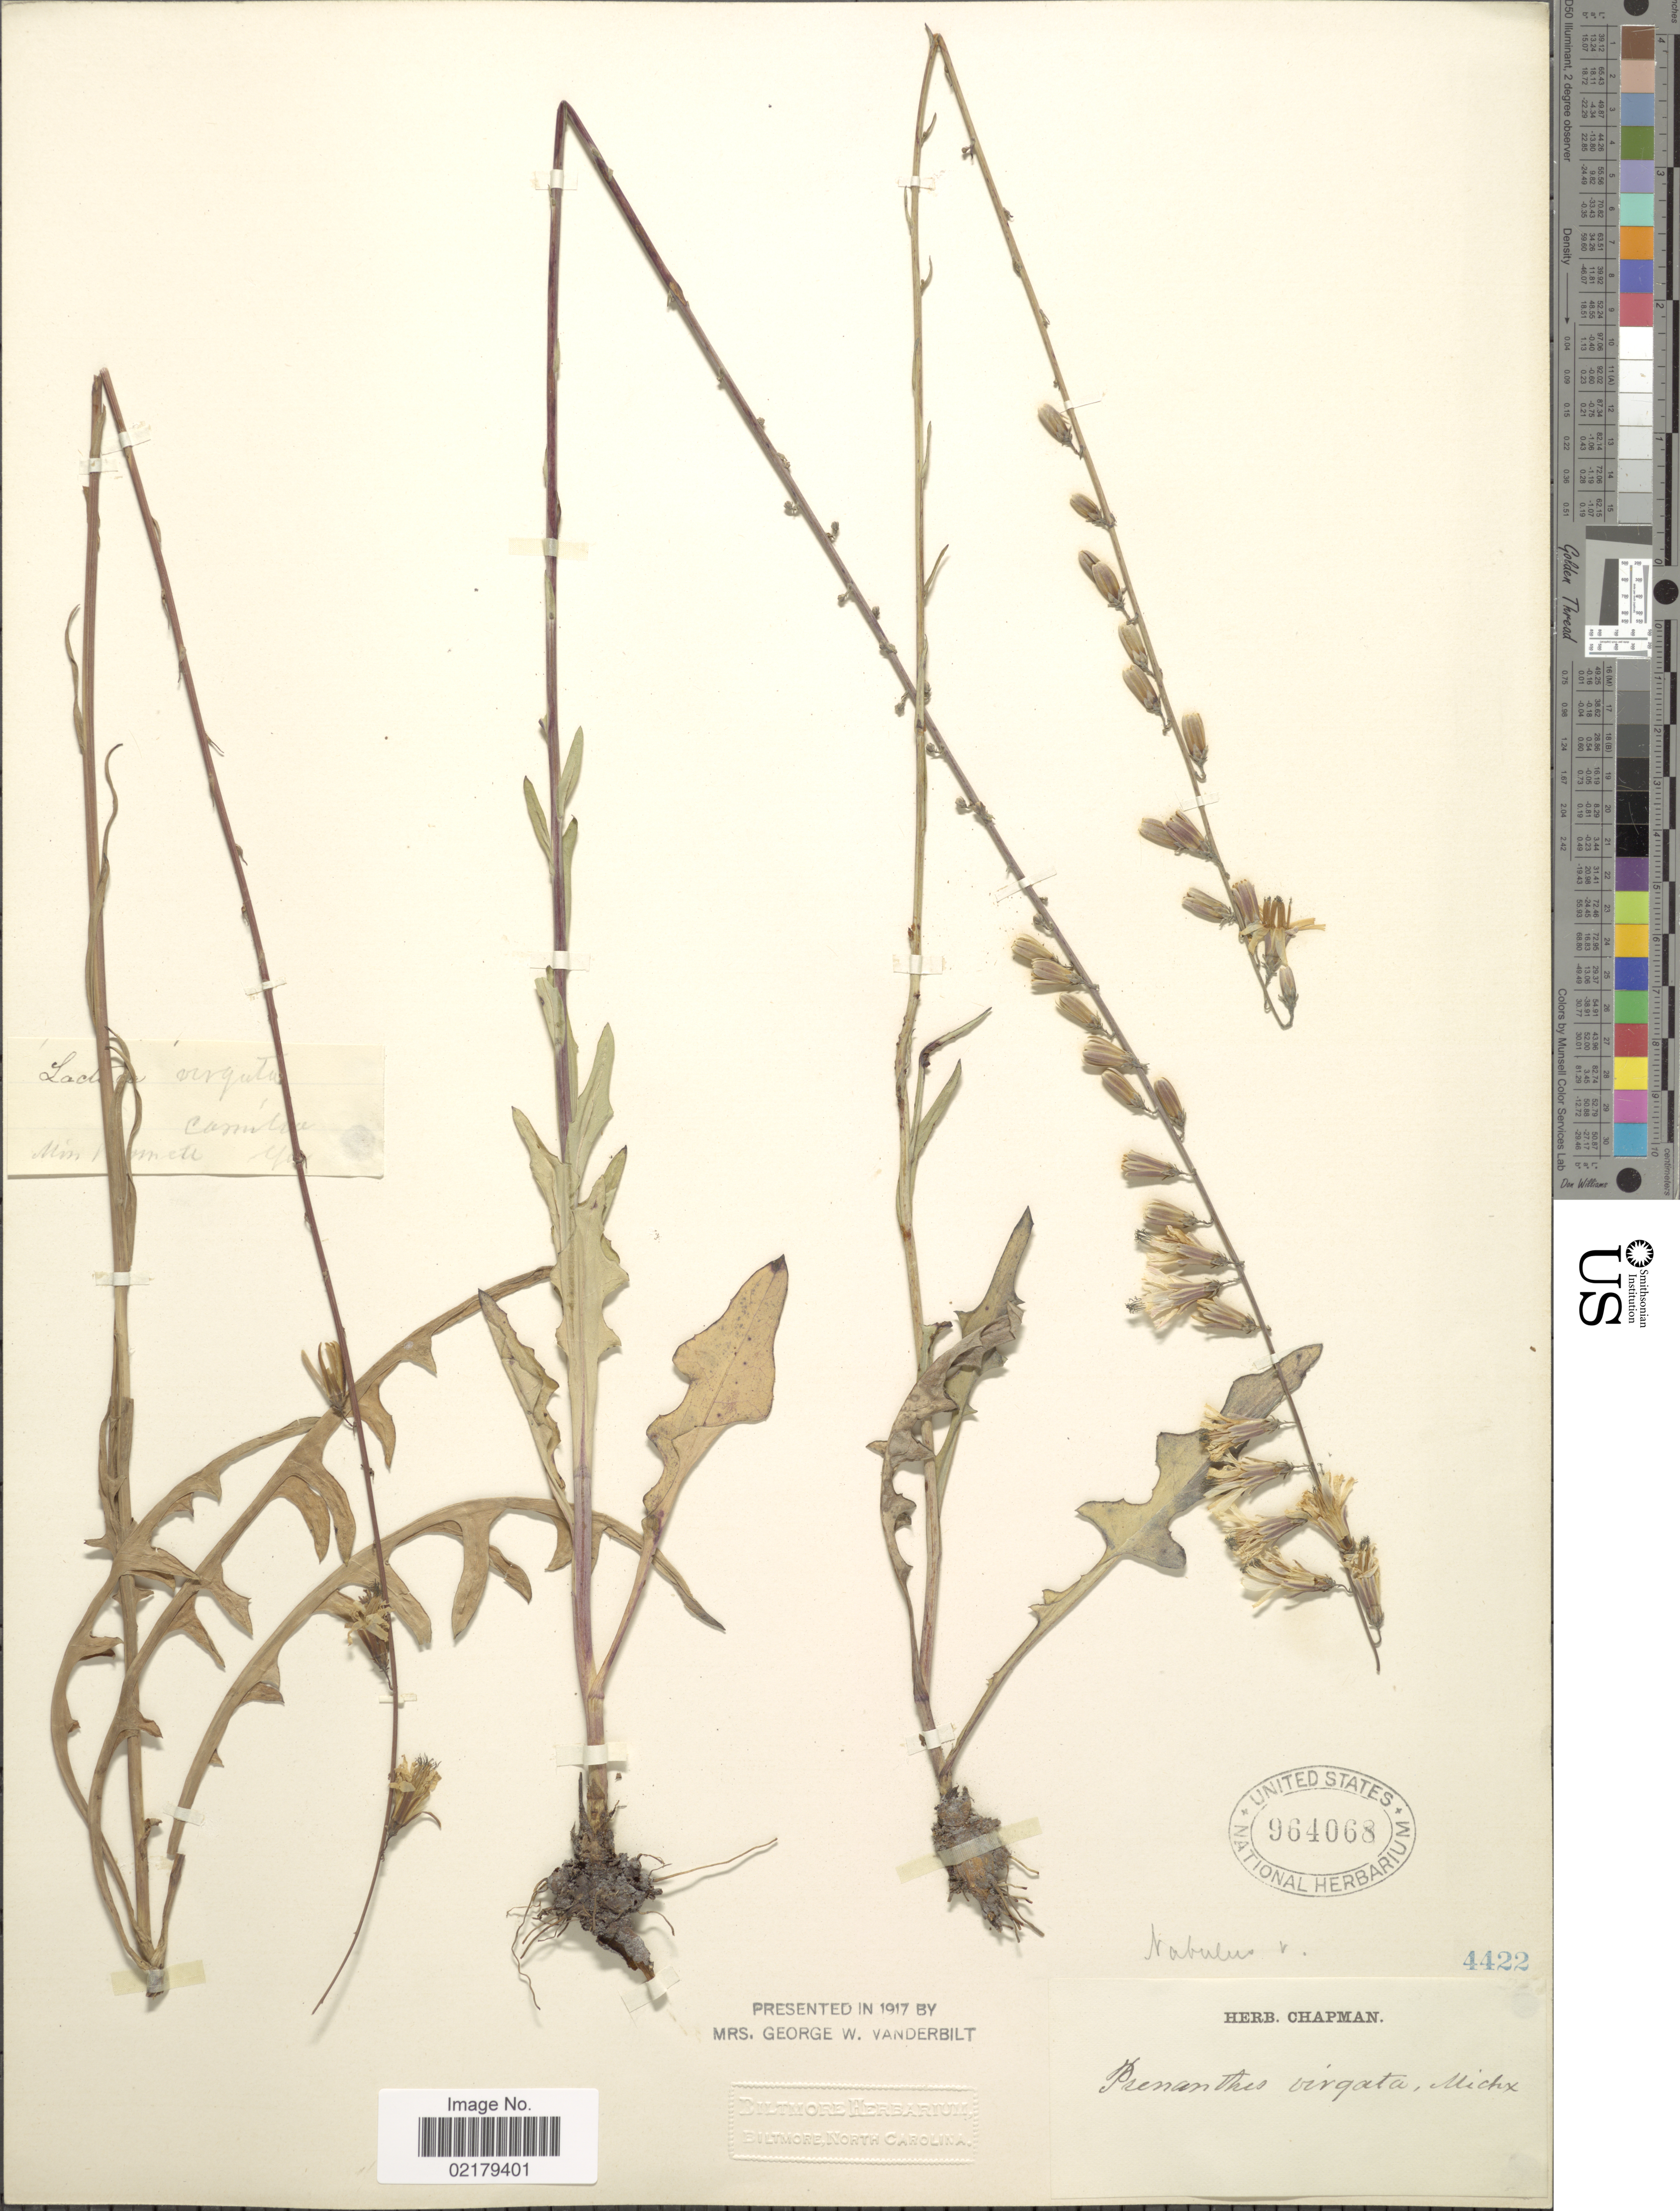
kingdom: Plantae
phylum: Tracheophyta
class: Magnoliopsida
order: Asterales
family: Asteraceae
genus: Prenanthes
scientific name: Prenanthes autumnalis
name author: Walter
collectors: ex herb. Chapman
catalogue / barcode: US 964068